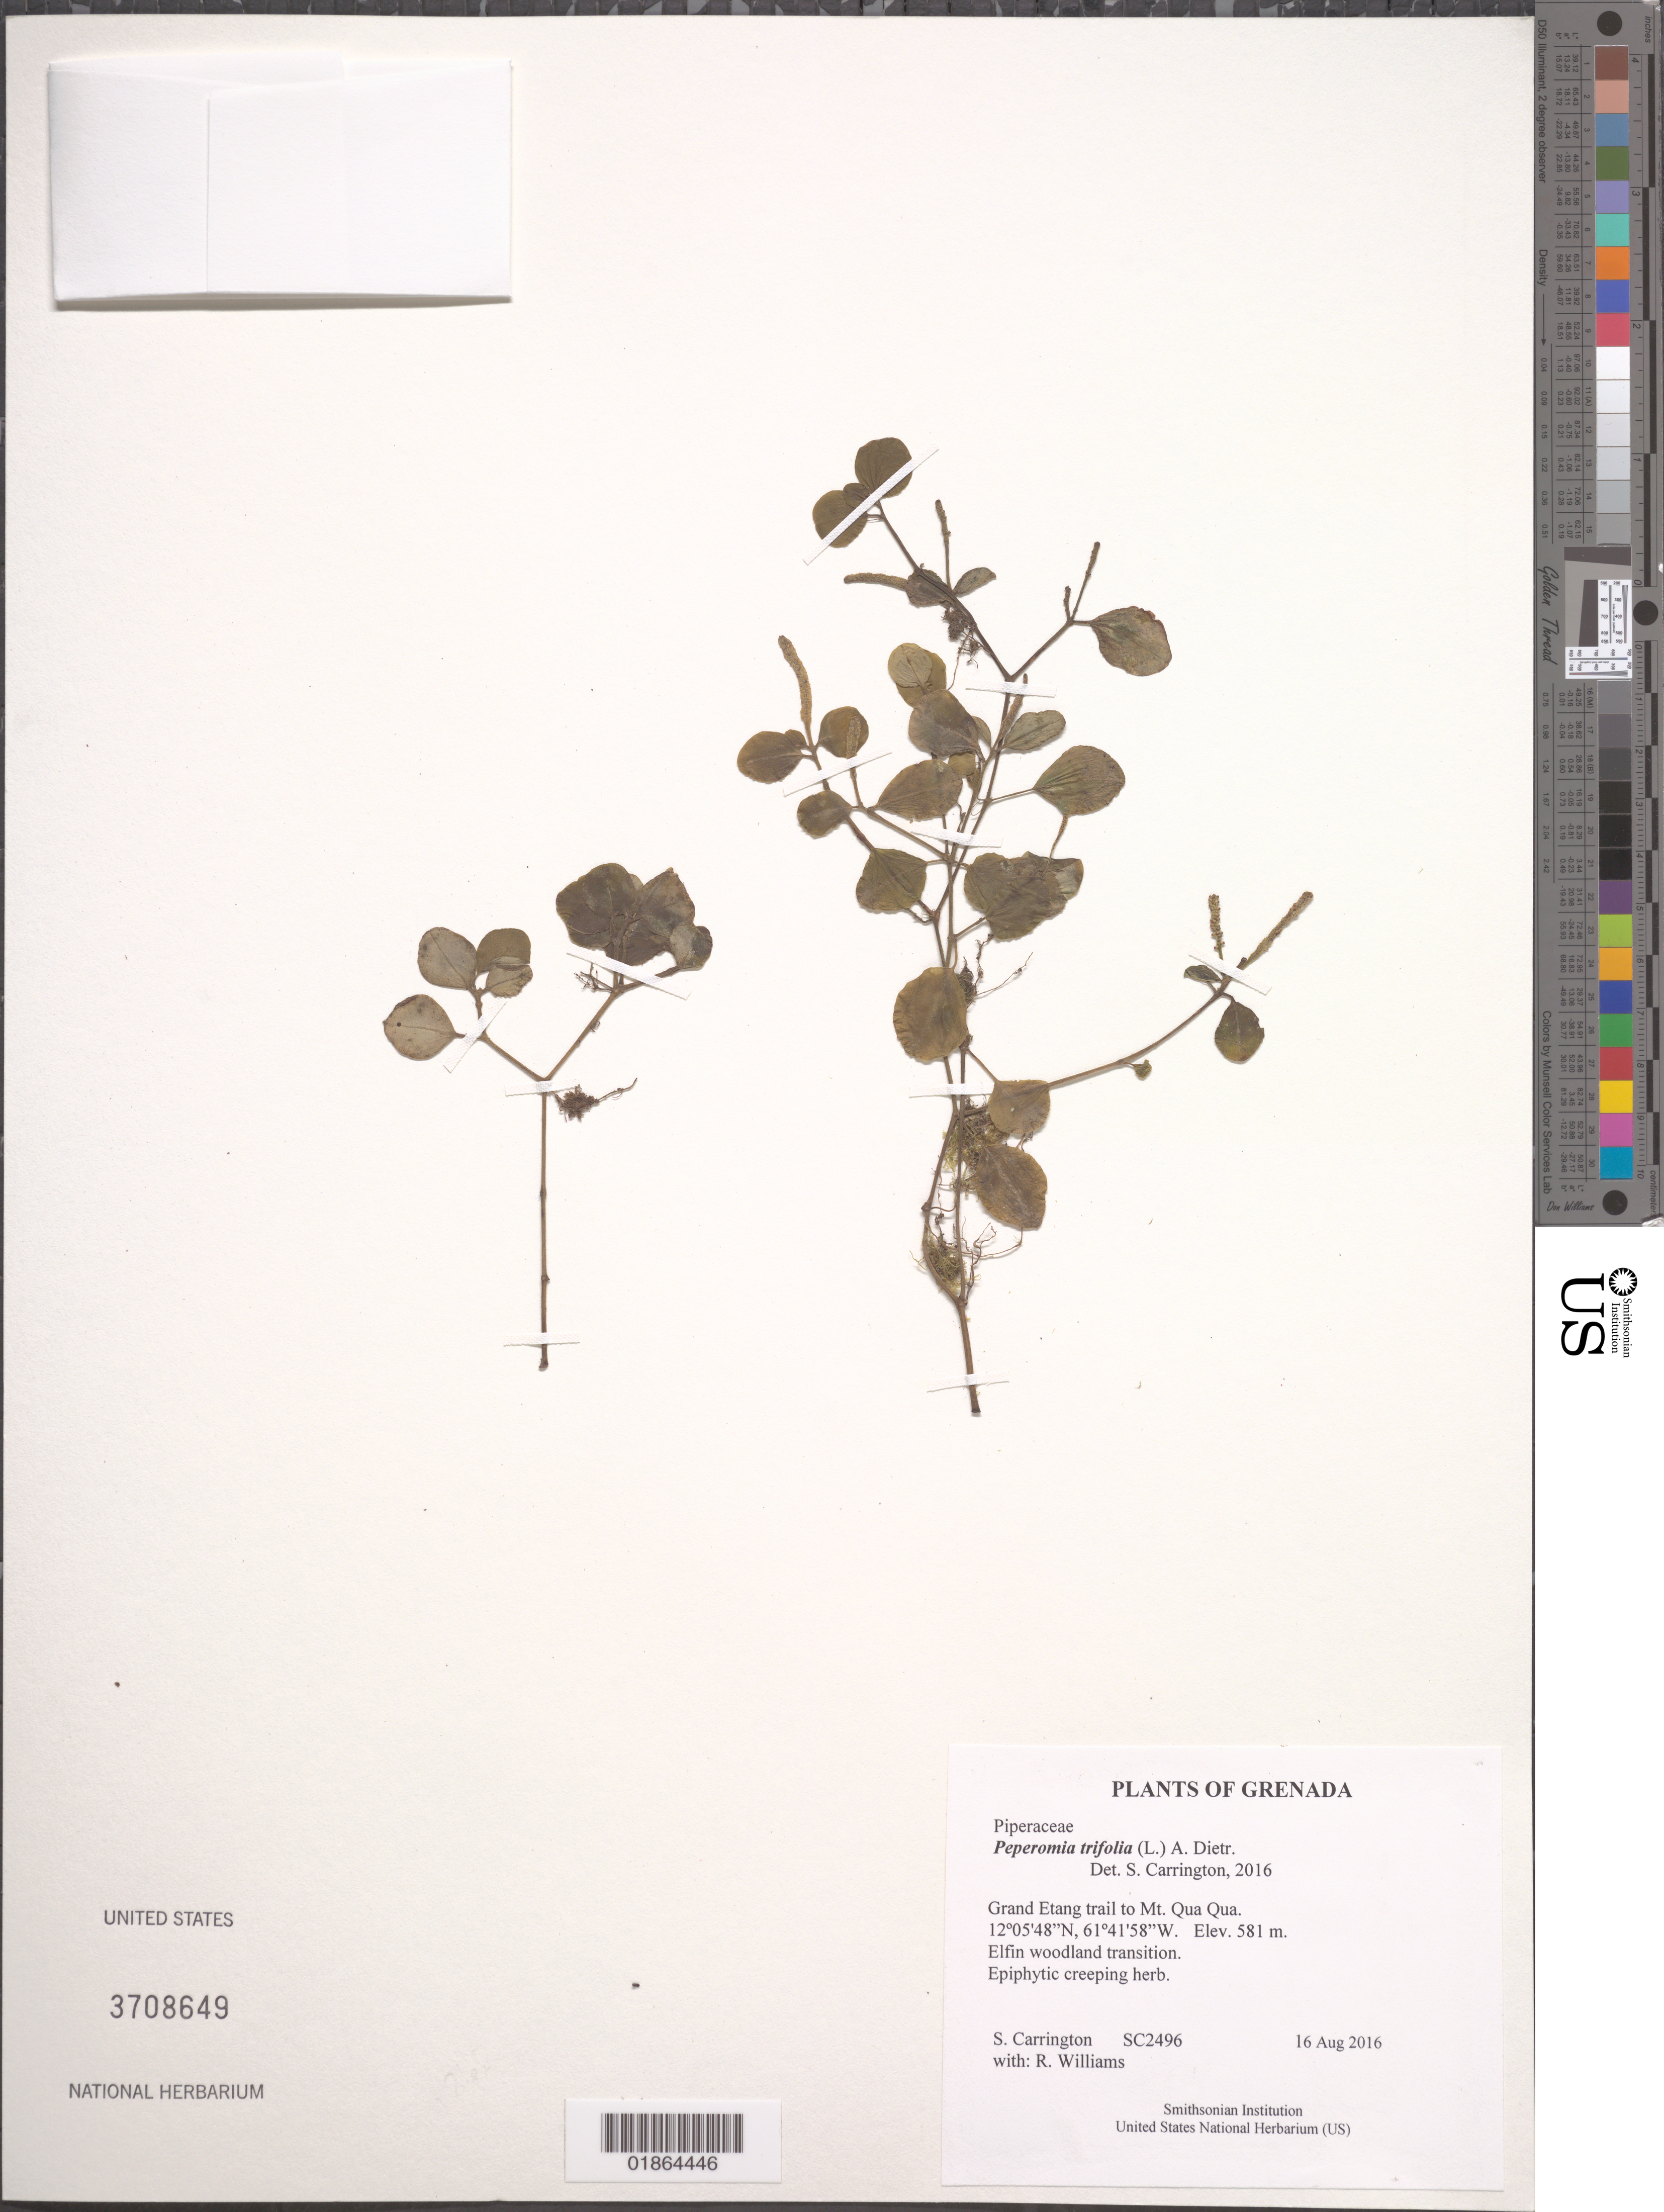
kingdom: Plantae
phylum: Tracheophyta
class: Magnoliopsida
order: Piperales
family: Piperaceae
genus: Peperomia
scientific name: Peperomia trifolia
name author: (L.) A. Dietr.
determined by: Carrington, C. M. S.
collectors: C. M. S. Carrington & R. Williams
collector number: SC2496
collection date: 2016-08-16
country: Grenada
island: Grenada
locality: Grand Etang trail to Mt. Qua Qua.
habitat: Elfin woodland transition.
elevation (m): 581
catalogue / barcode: US 3708649